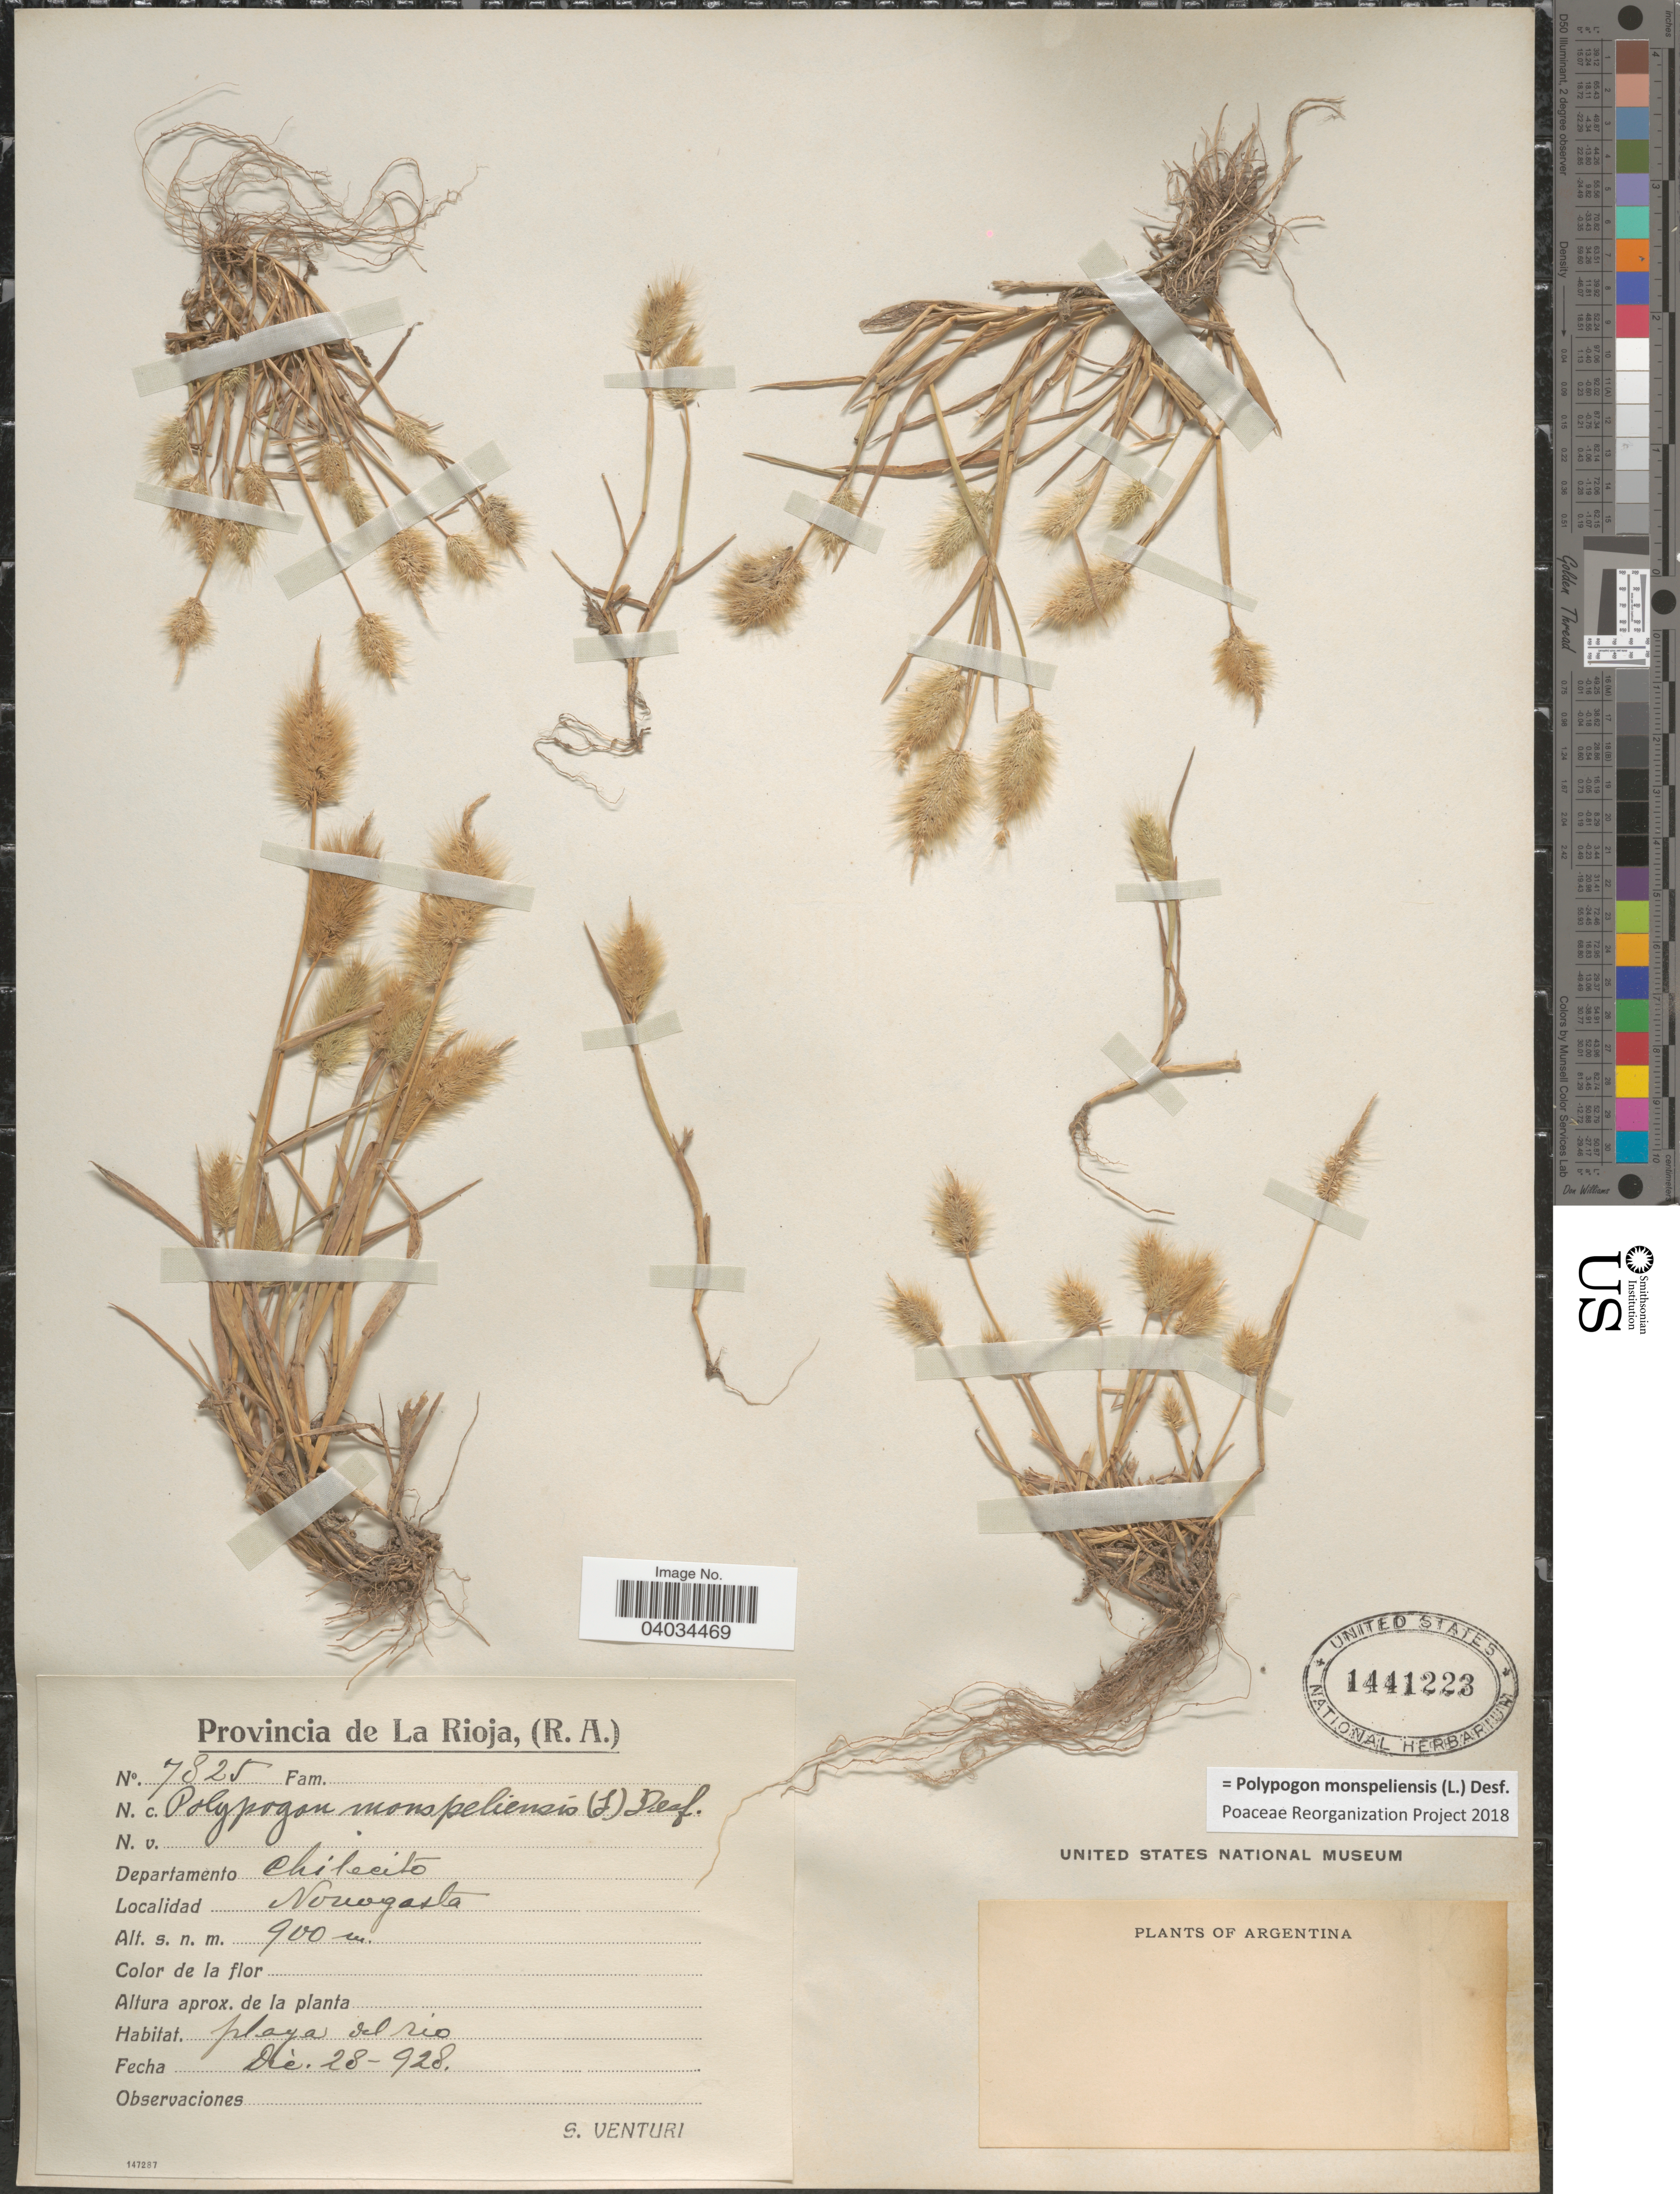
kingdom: Plantae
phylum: Tracheophyta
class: Liliopsida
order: Poales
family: Poaceae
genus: Polypogon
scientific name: Polypogon monspeliensis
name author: (L.) Desf.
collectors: S. Venturi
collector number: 7825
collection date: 1928-12-28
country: Argentina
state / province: La Rioja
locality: Departamento Chilecito. Nonogasta. Playa del rio.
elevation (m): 900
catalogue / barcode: US 1441223